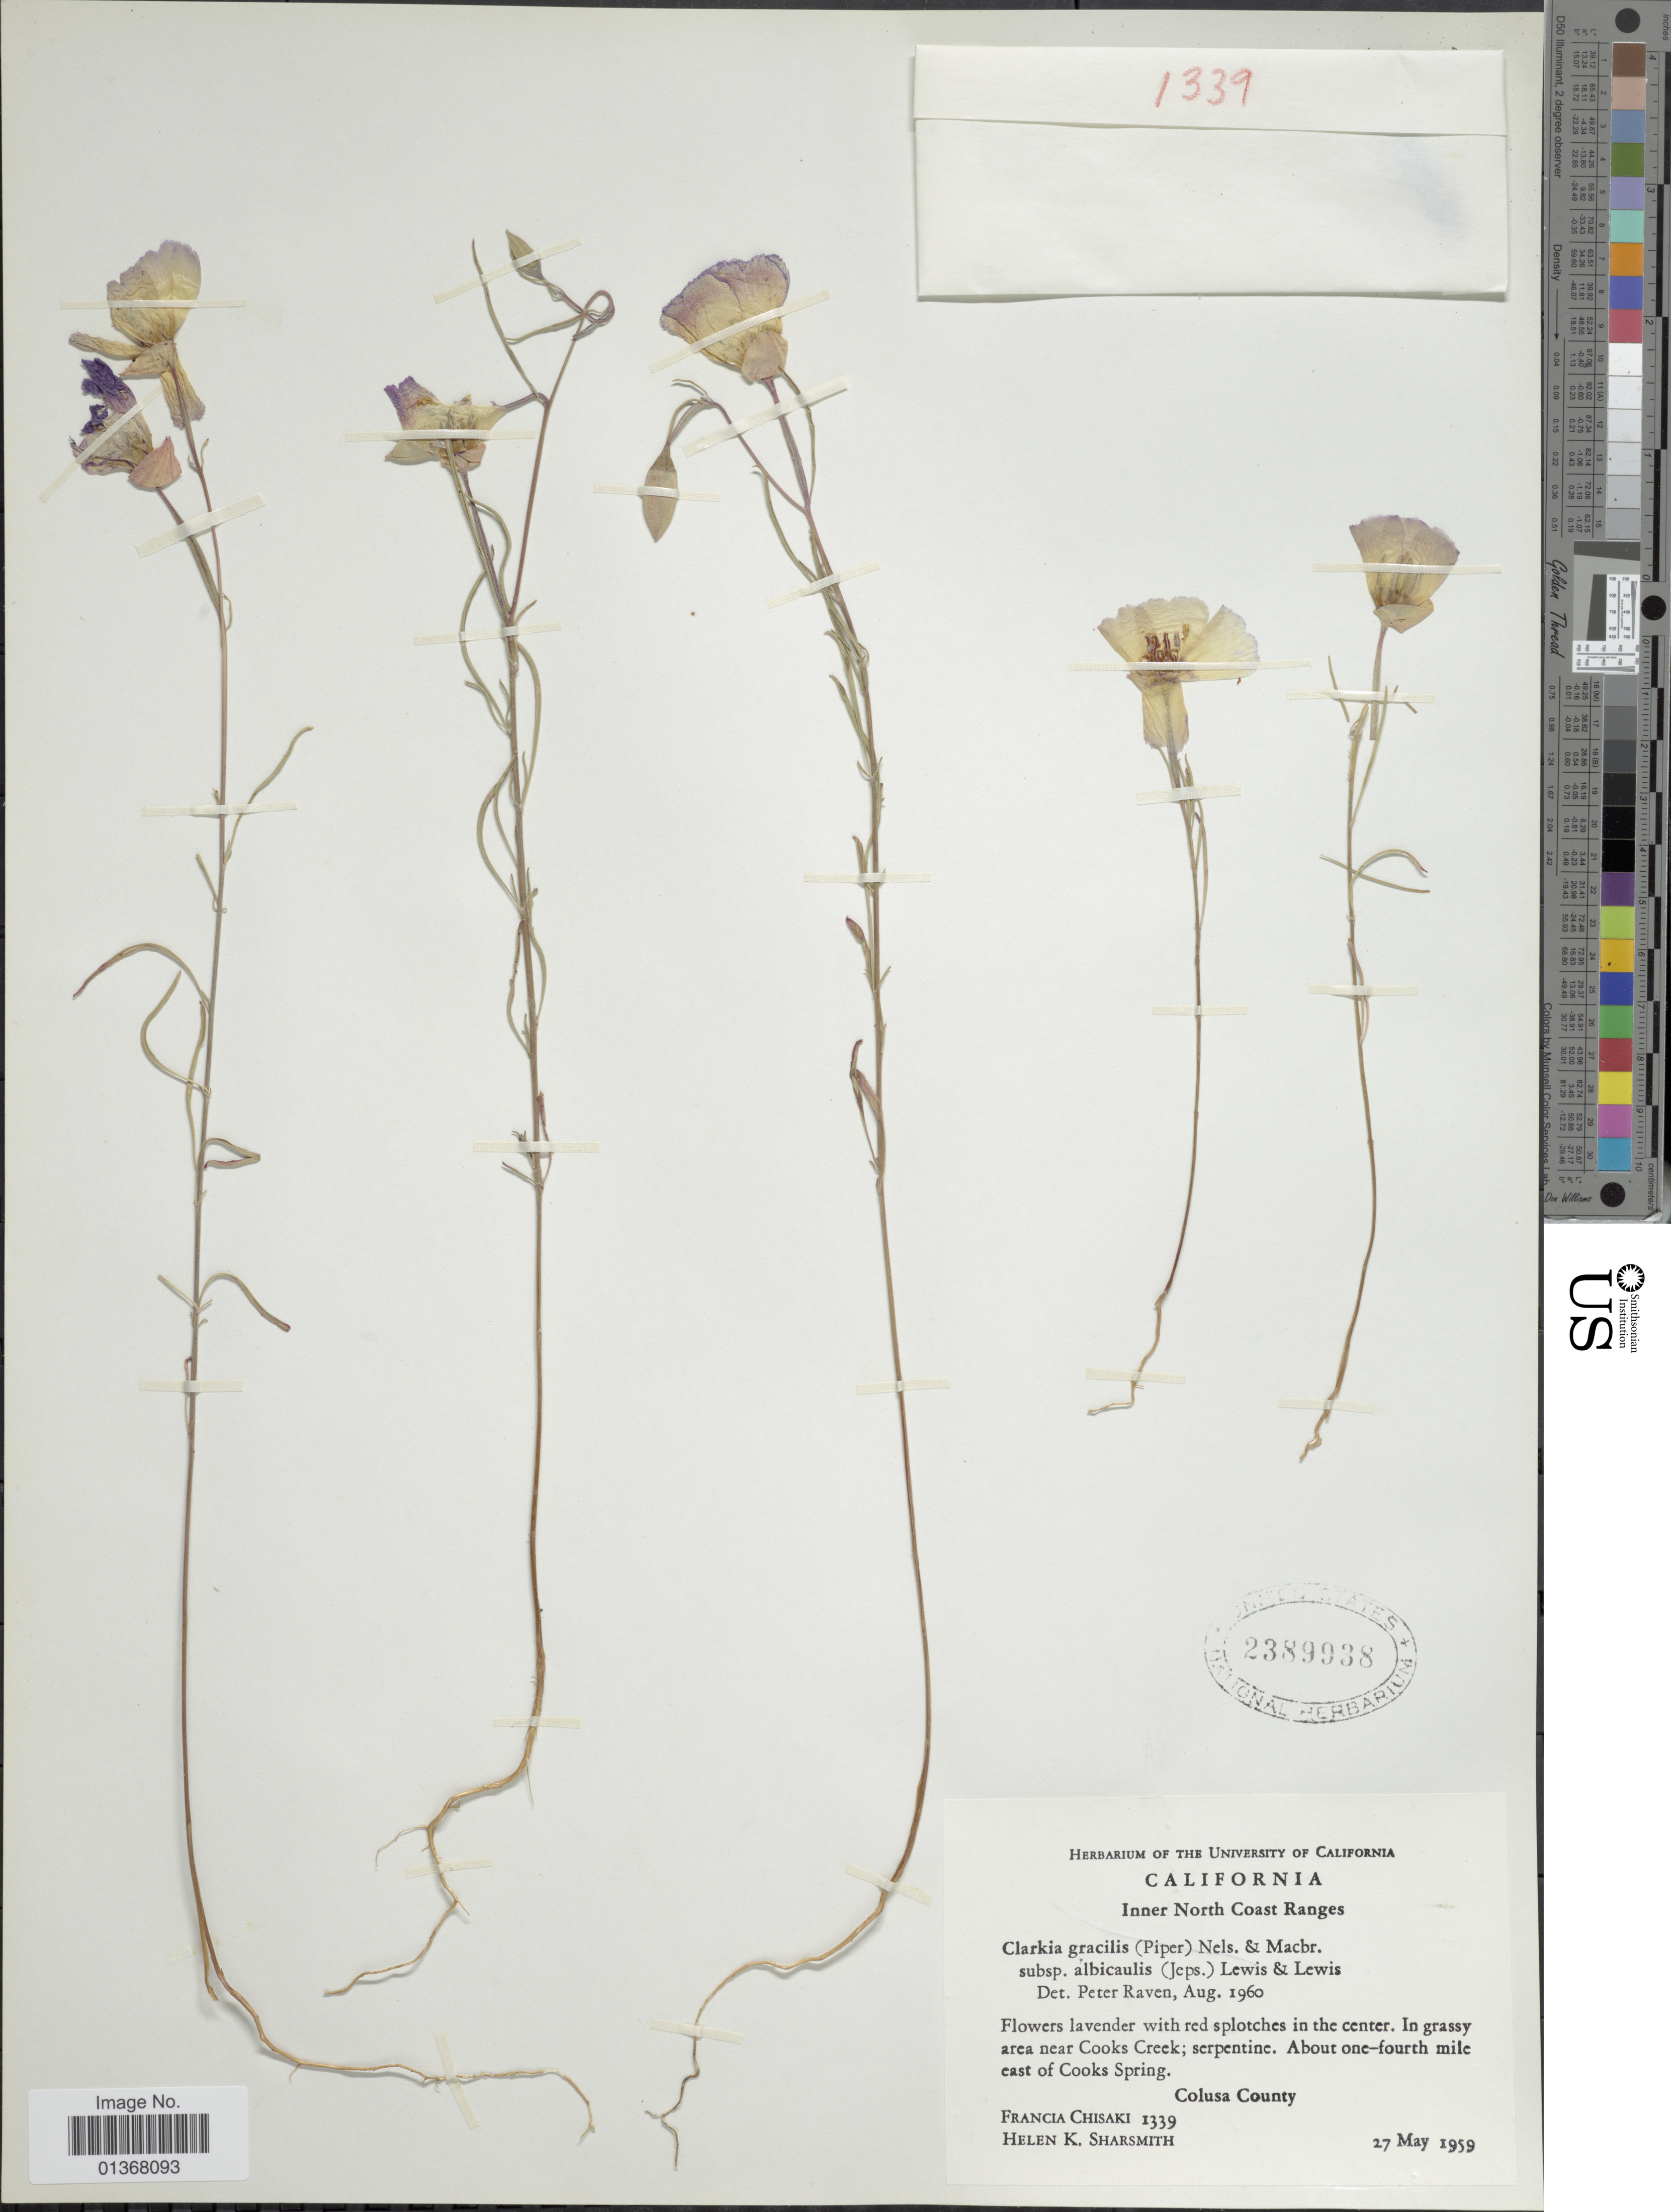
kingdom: Plantae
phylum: Tracheophyta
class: Magnoliopsida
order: Myrtales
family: Onagraceae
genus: Clarkia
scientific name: Clarkia gracilis subsp. albicaulis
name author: (Jeps.) F. H. Lewis & M.E. Lewis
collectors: F. Chisaki & H. Sharsmith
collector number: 1339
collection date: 1959-05-27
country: United States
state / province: California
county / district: Colusa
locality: Inner North Coast Range, In grassy area near Cooks Creek; serptentine. About one-fourth mile east of Cooks Spring, Colusa County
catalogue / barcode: US 2389938